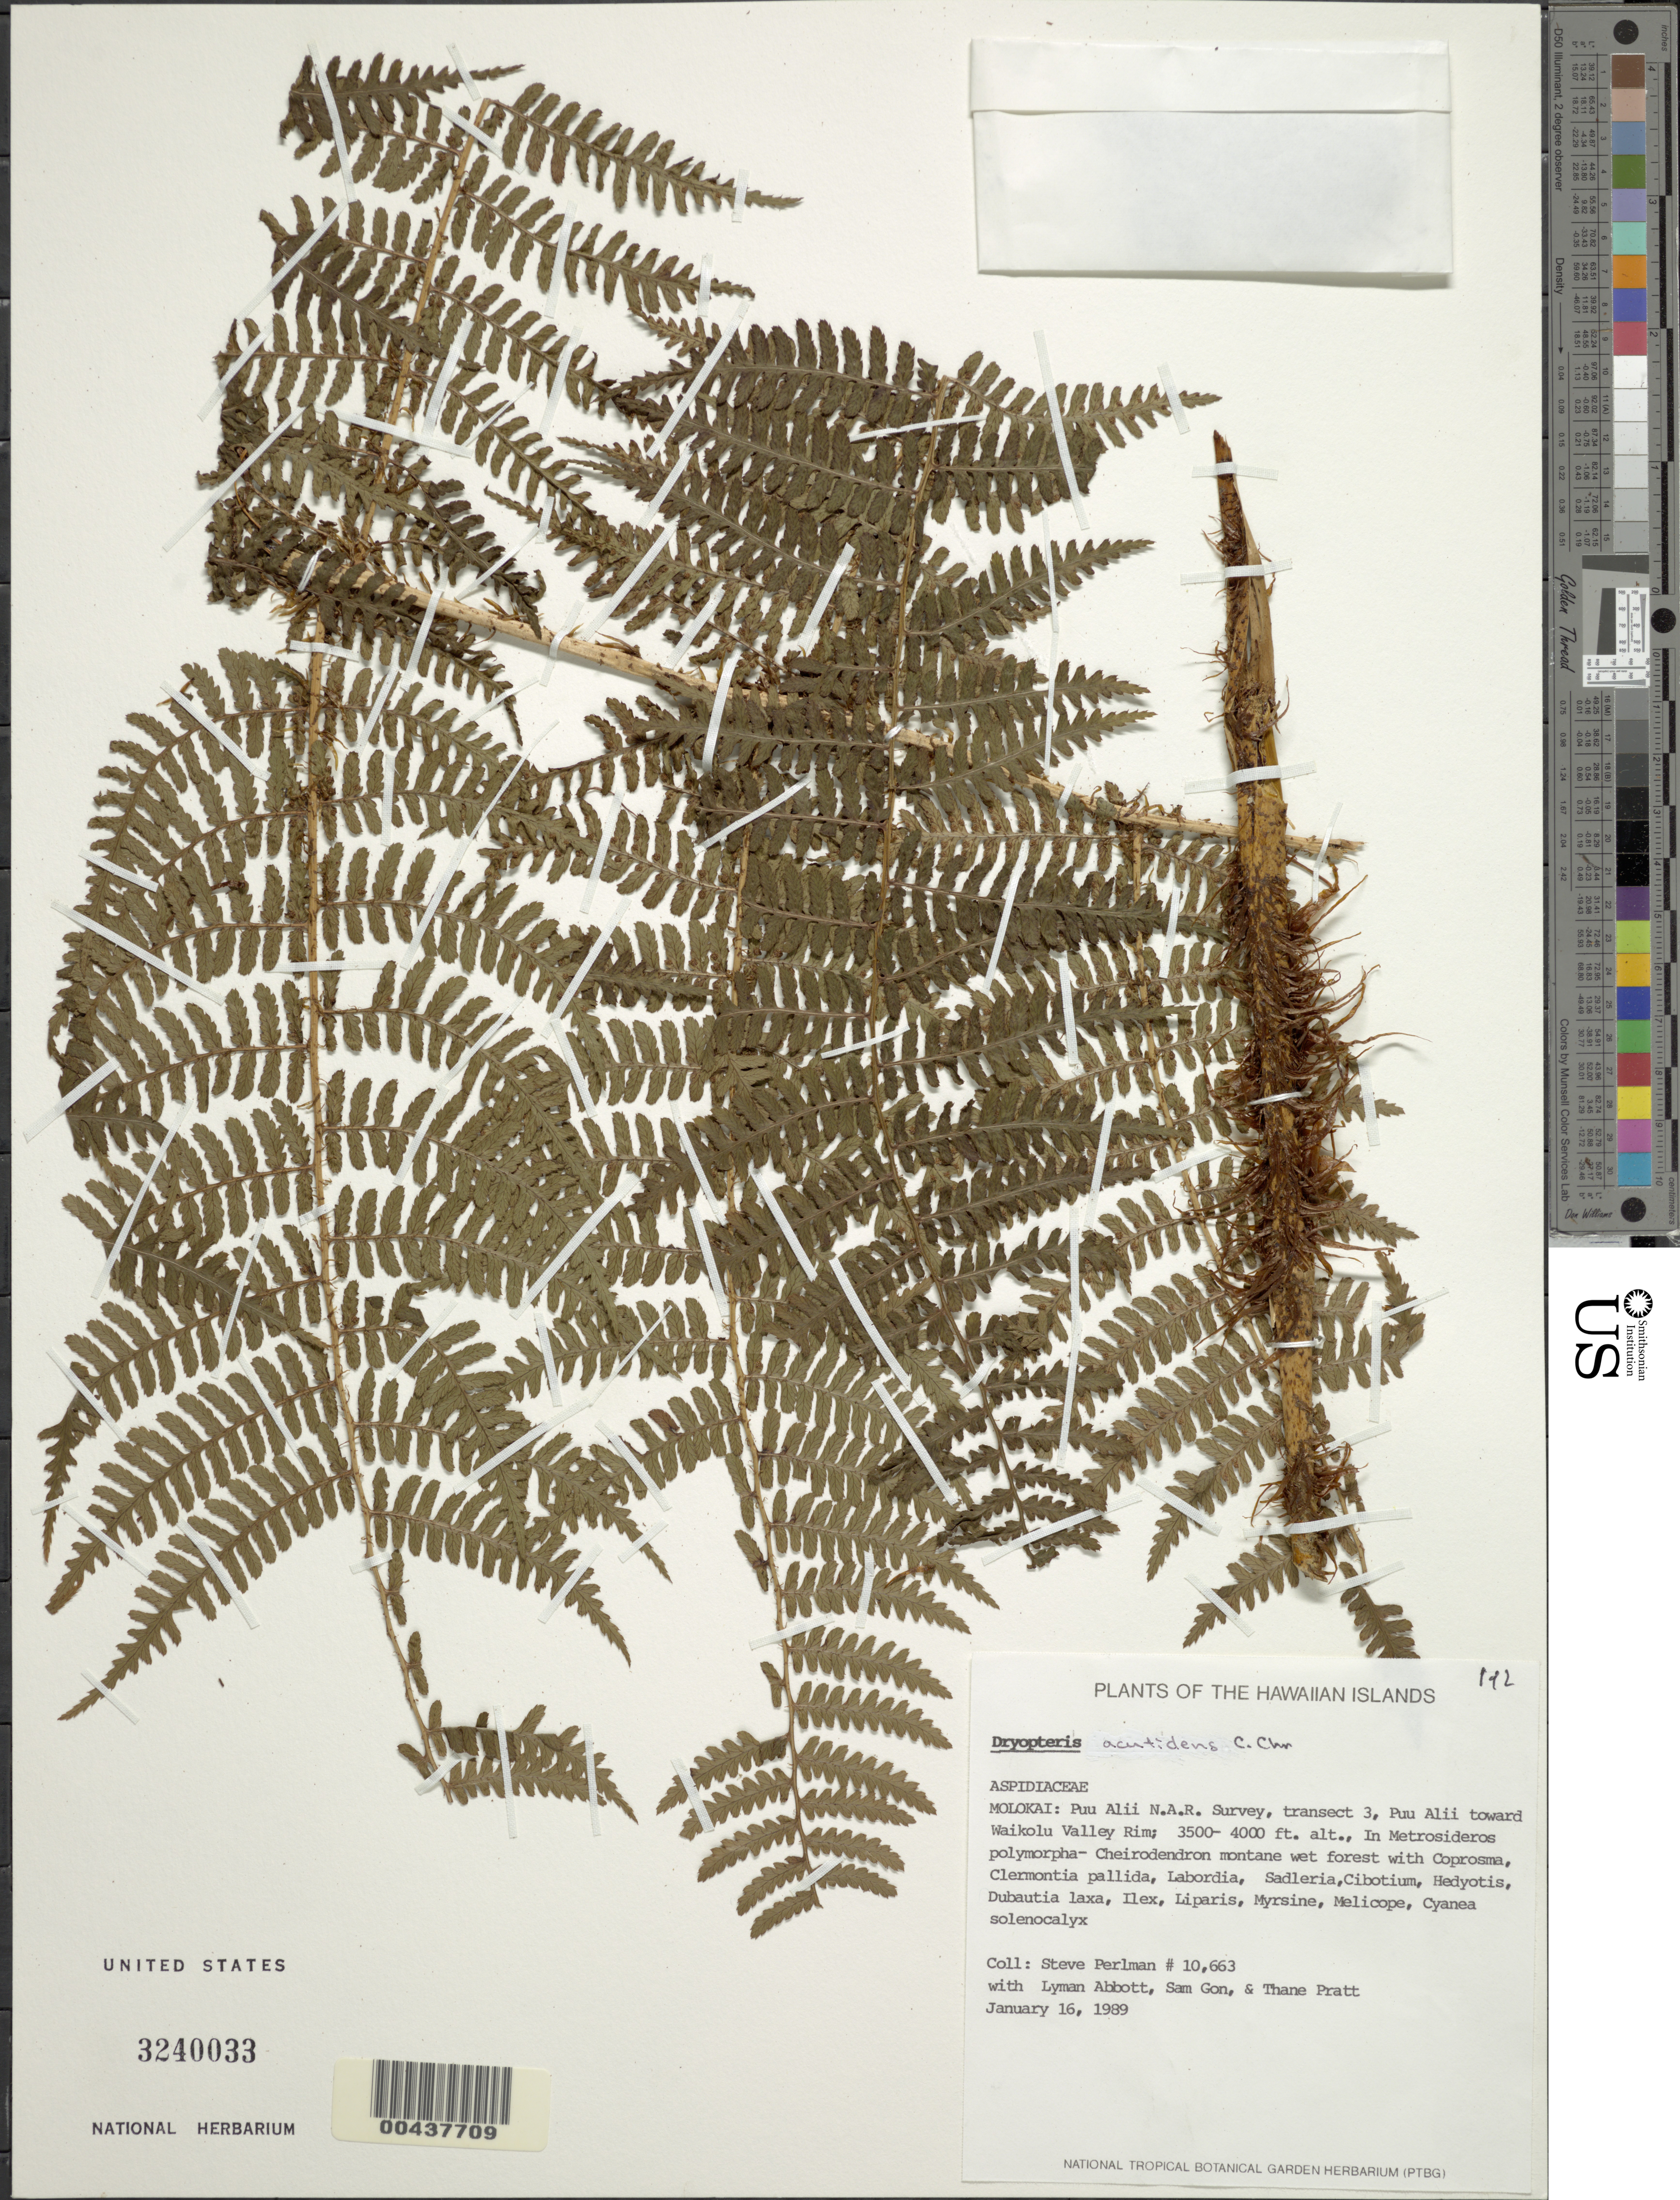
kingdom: Plantae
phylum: Tracheophyta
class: Polypodiopsida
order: Polypodiales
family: Dryopteridaceae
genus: Dryopteris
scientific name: Dryopteris acutidens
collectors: S. P. Perlman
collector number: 10663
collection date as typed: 16 Jan 1989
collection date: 1989-01-16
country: United States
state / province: Hawaii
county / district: Maui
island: Moloka'i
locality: Puu Alii N.A.R. Survey, transect 3, Puu Alii toward Waikolu Valley Rim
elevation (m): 1067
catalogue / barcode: US 3240033